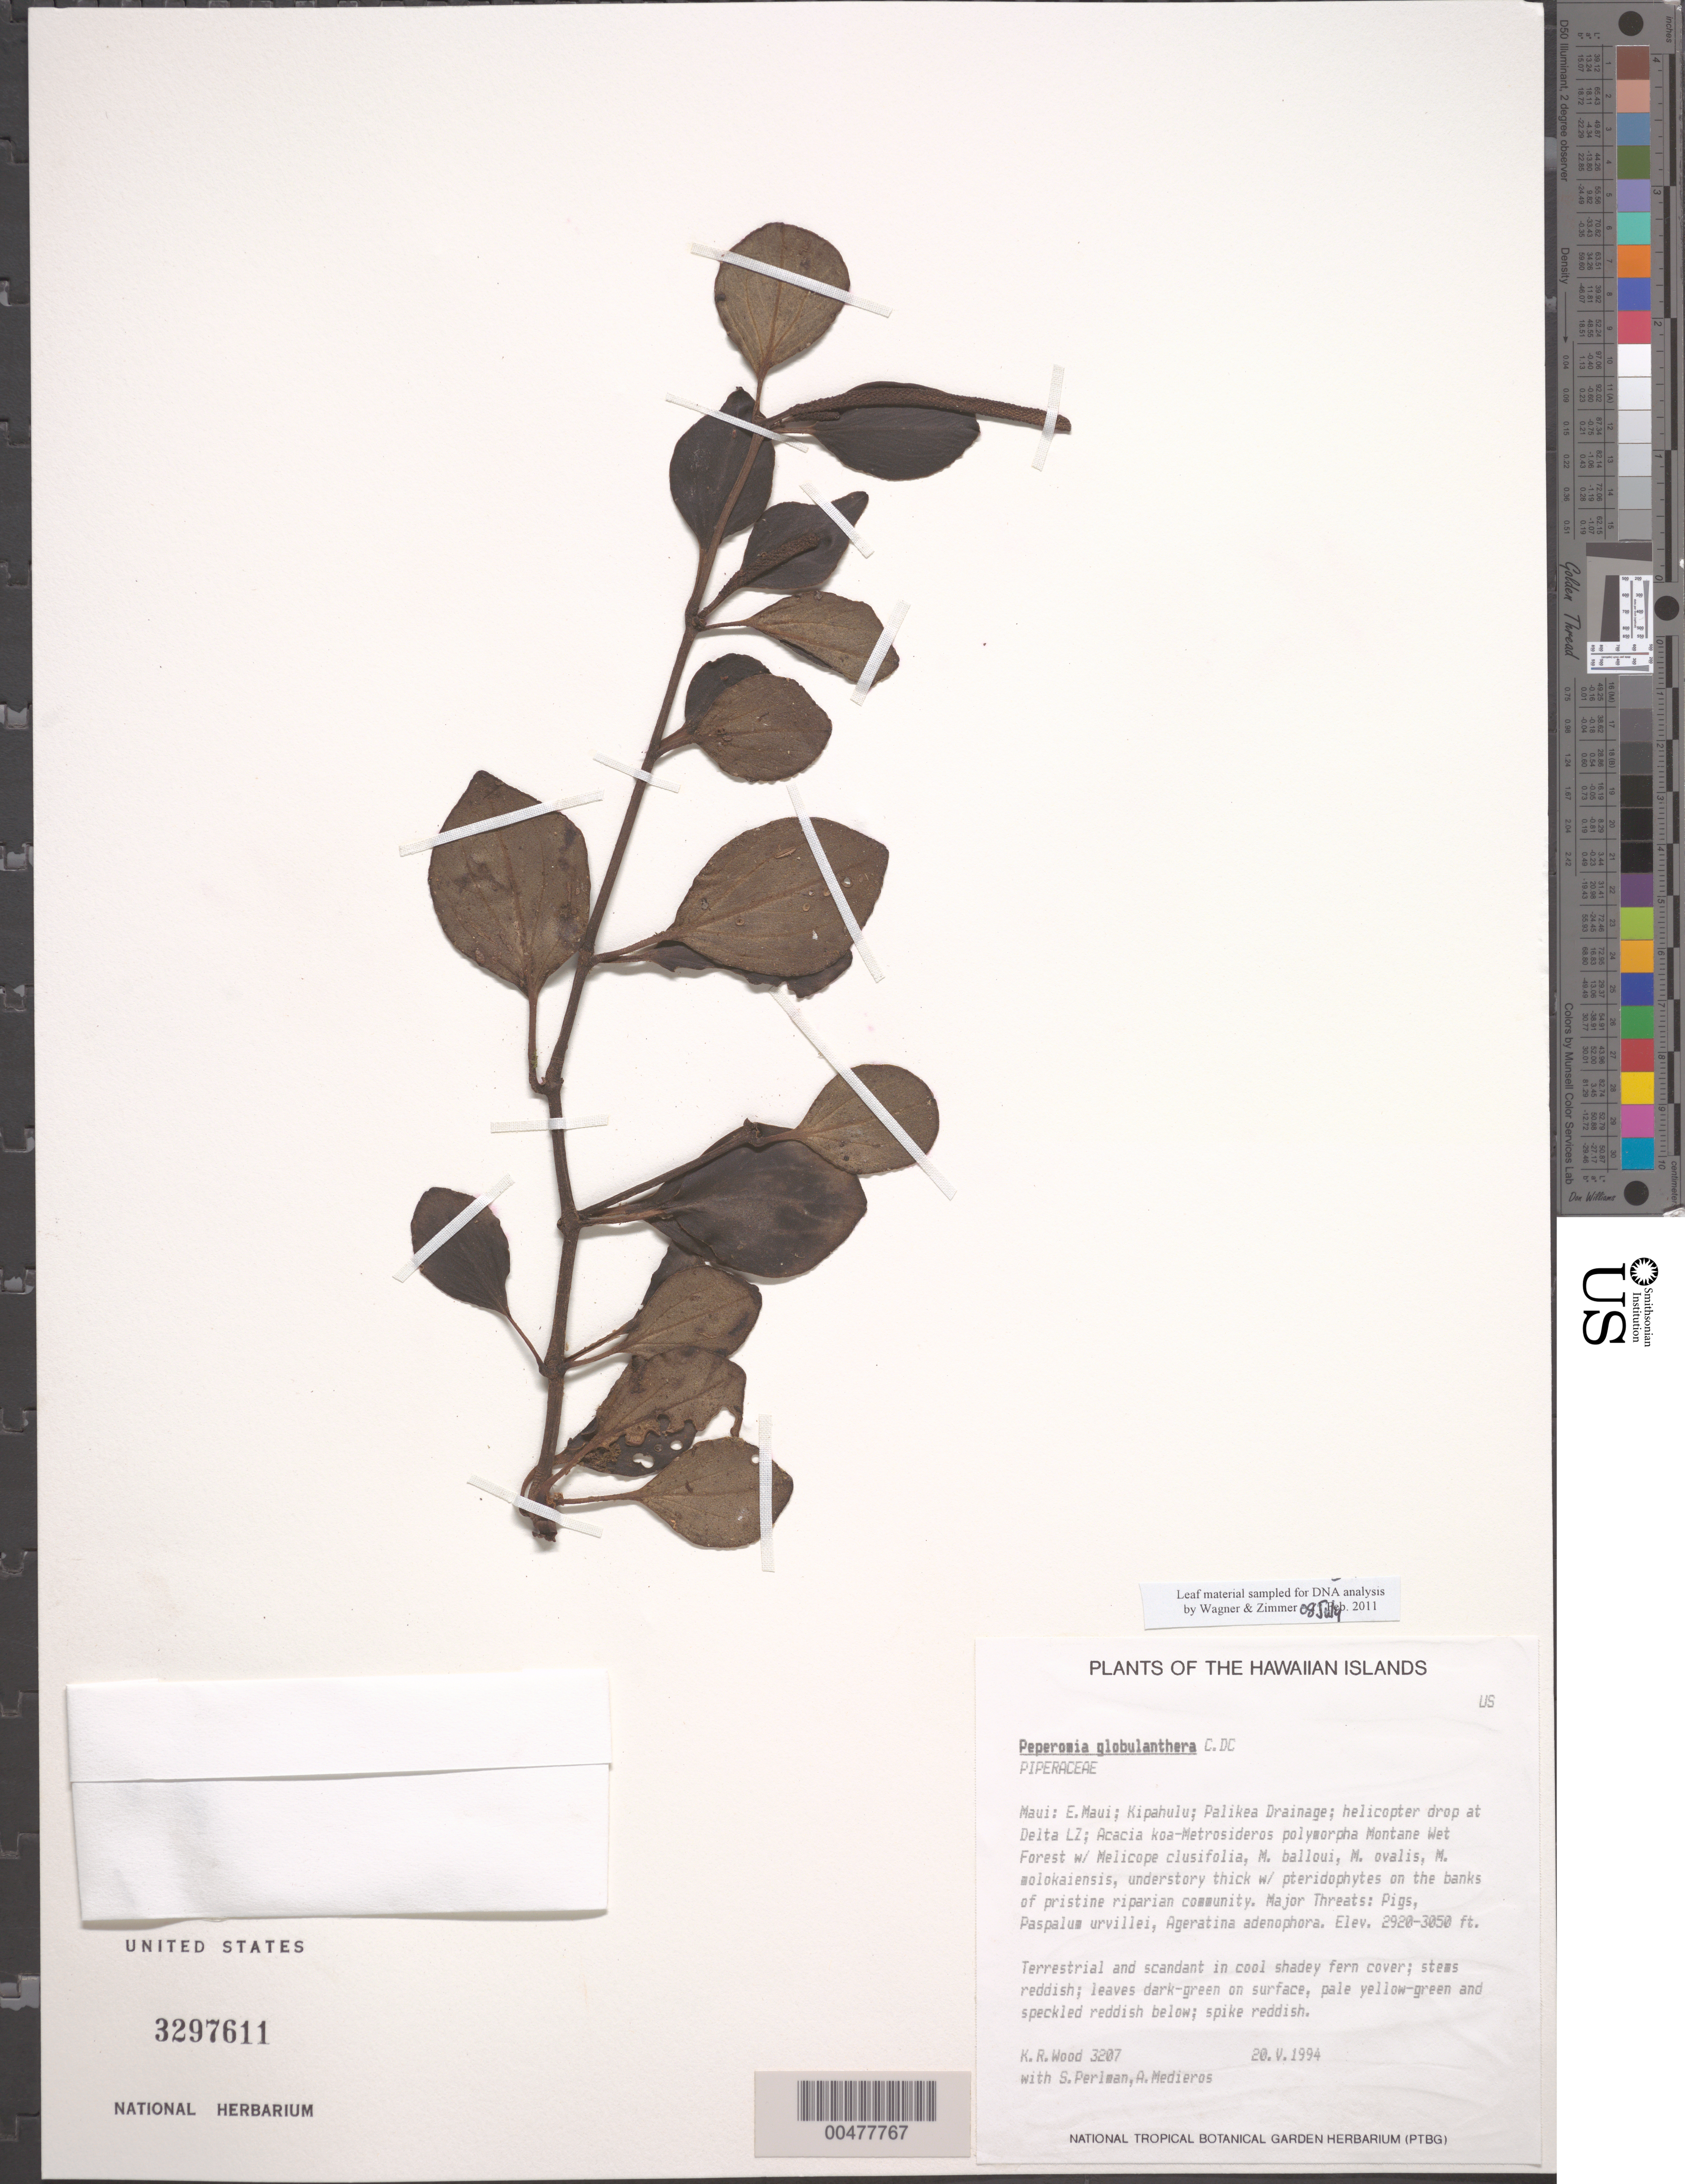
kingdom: Plantae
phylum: Tracheophyta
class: Magnoliopsida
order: Piperales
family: Piperaceae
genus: Peperomia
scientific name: Peperomia globulanthera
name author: C. DC.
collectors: K. R. Wood, S. P. Perlman & A. Medieros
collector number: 3207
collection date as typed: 20 May 1994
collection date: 1994-05-20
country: United States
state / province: Hawaii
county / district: Maui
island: Maui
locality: E Maui, Kipahulu, Palikea Drainage, helicopter drop at Delta LZ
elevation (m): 890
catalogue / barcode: US 3297611